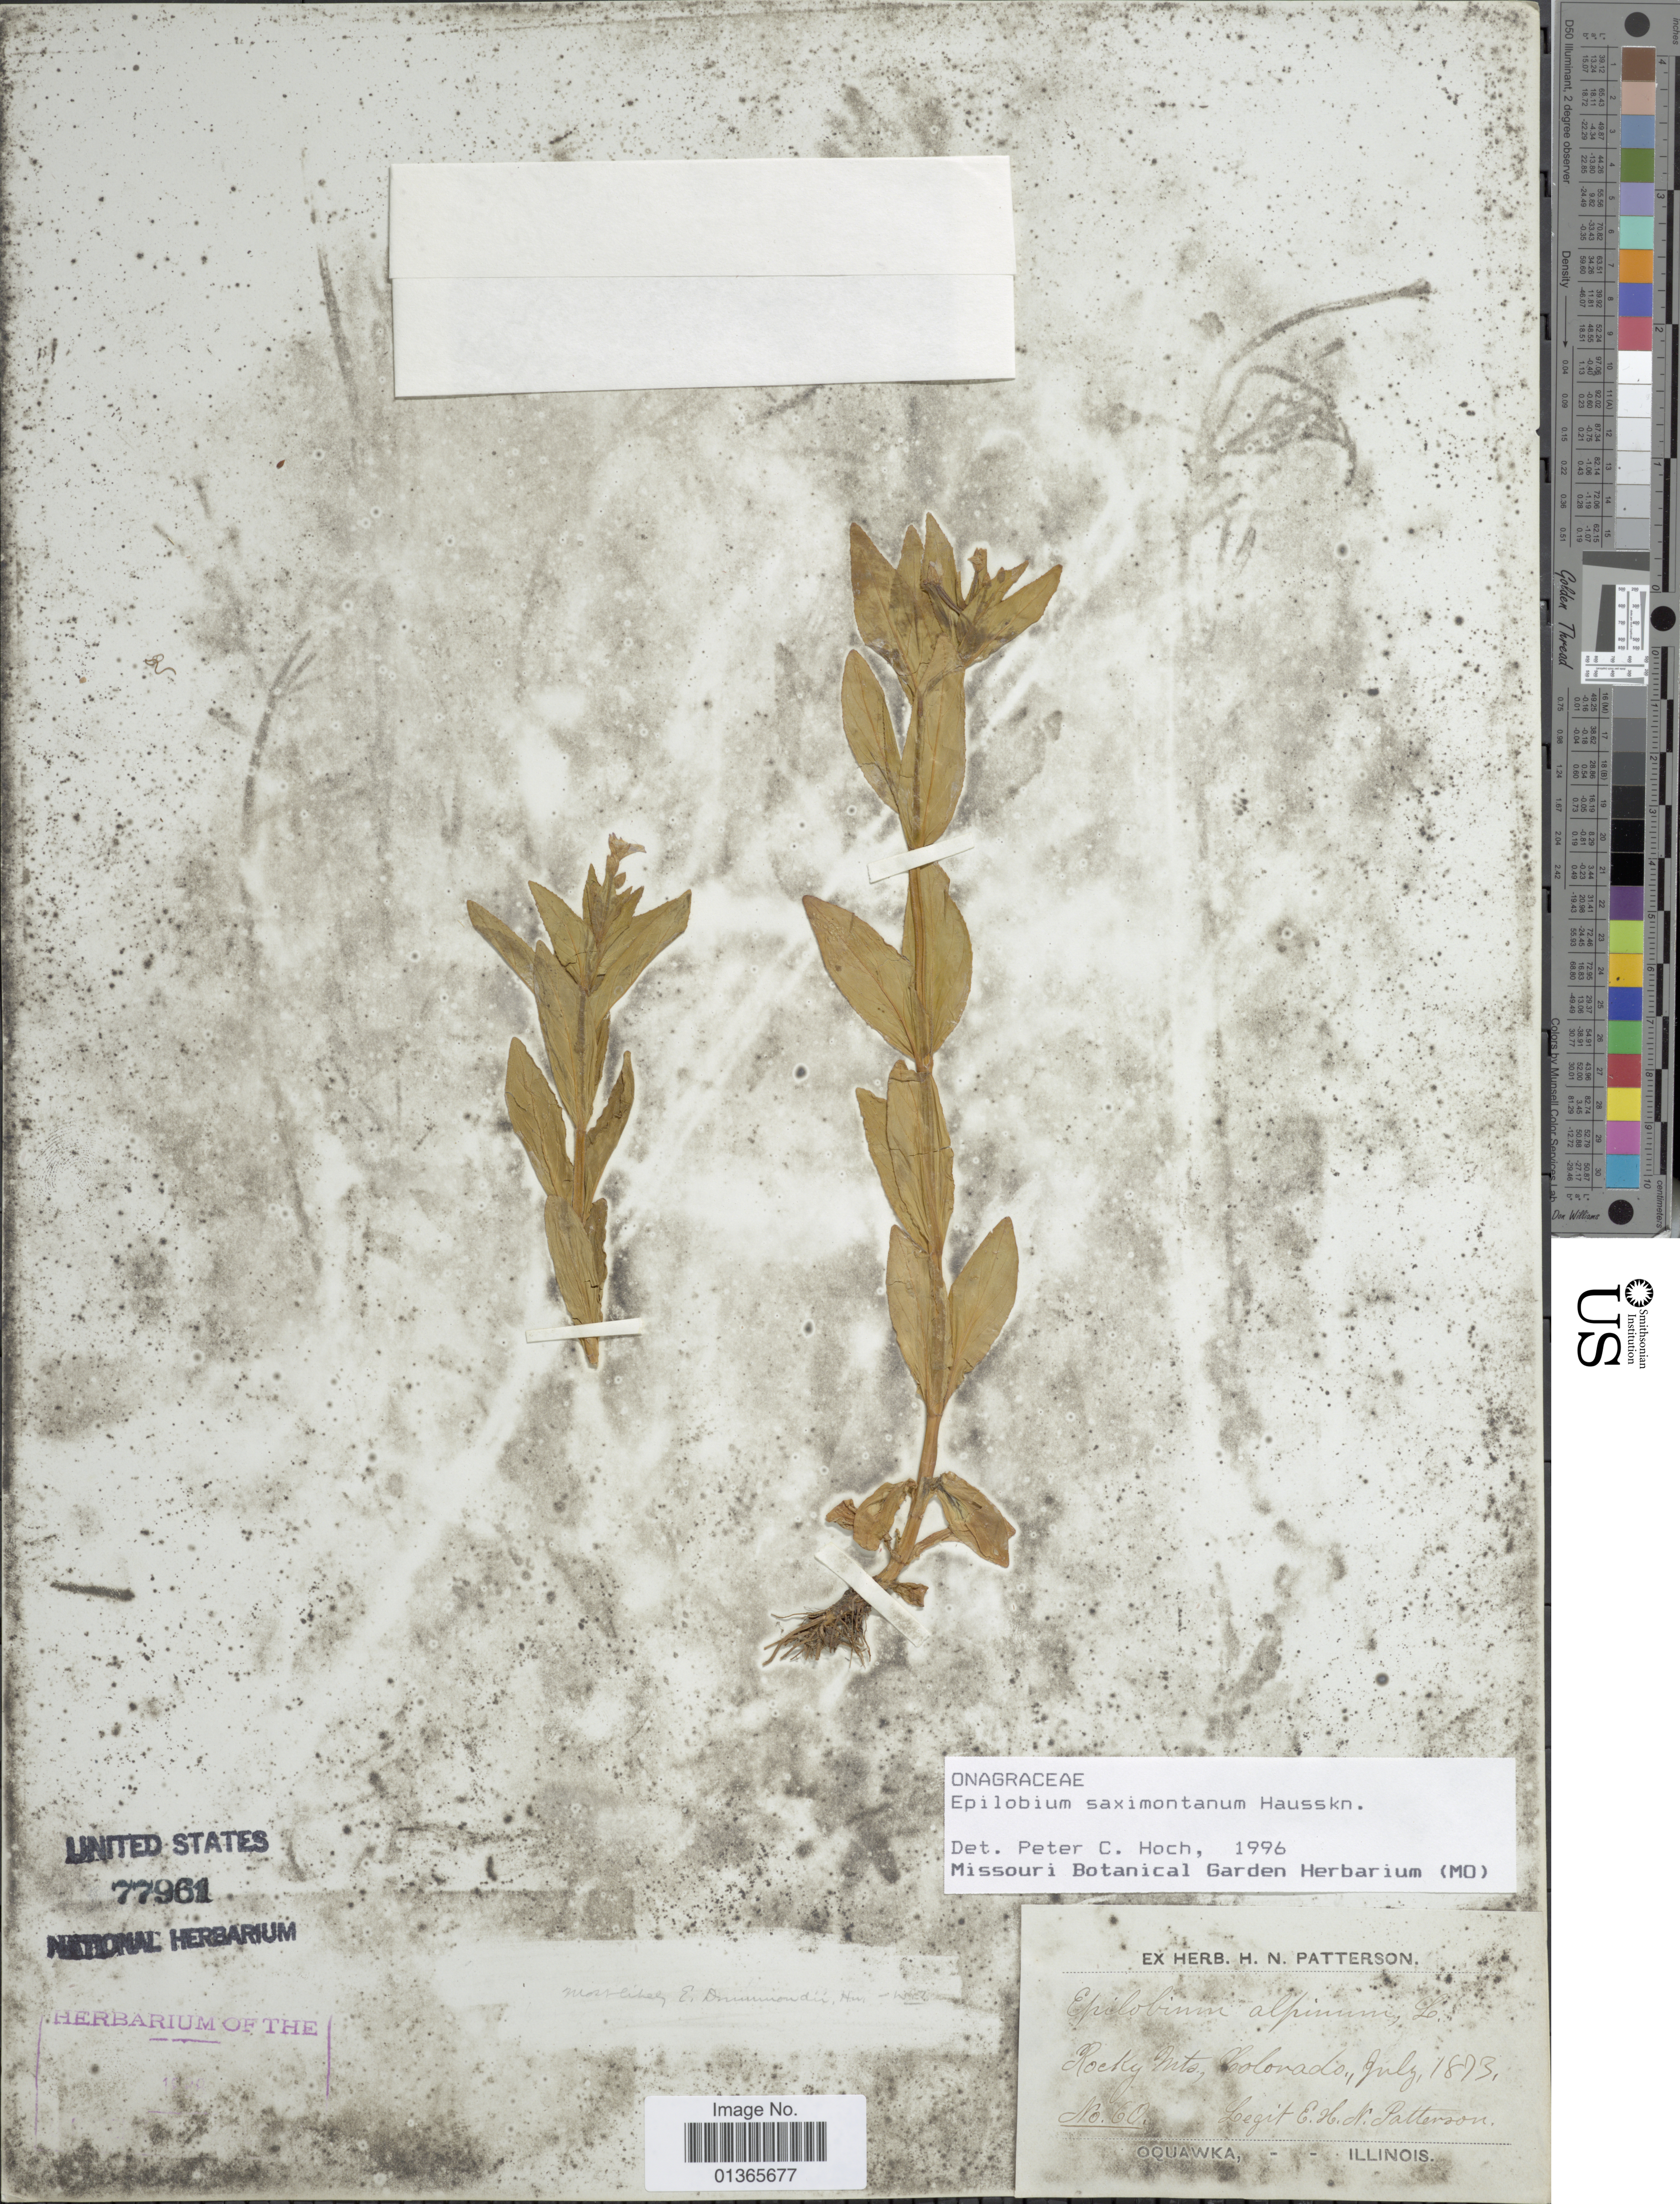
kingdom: Plantae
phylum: Tracheophyta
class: Magnoliopsida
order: Myrtales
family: Onagraceae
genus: Epilobium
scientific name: Epilobium saximontanum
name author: Hausskn.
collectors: H. N. Patterson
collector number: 60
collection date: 1873-07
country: United States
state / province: Illinois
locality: Rocky Mts.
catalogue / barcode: US 77961